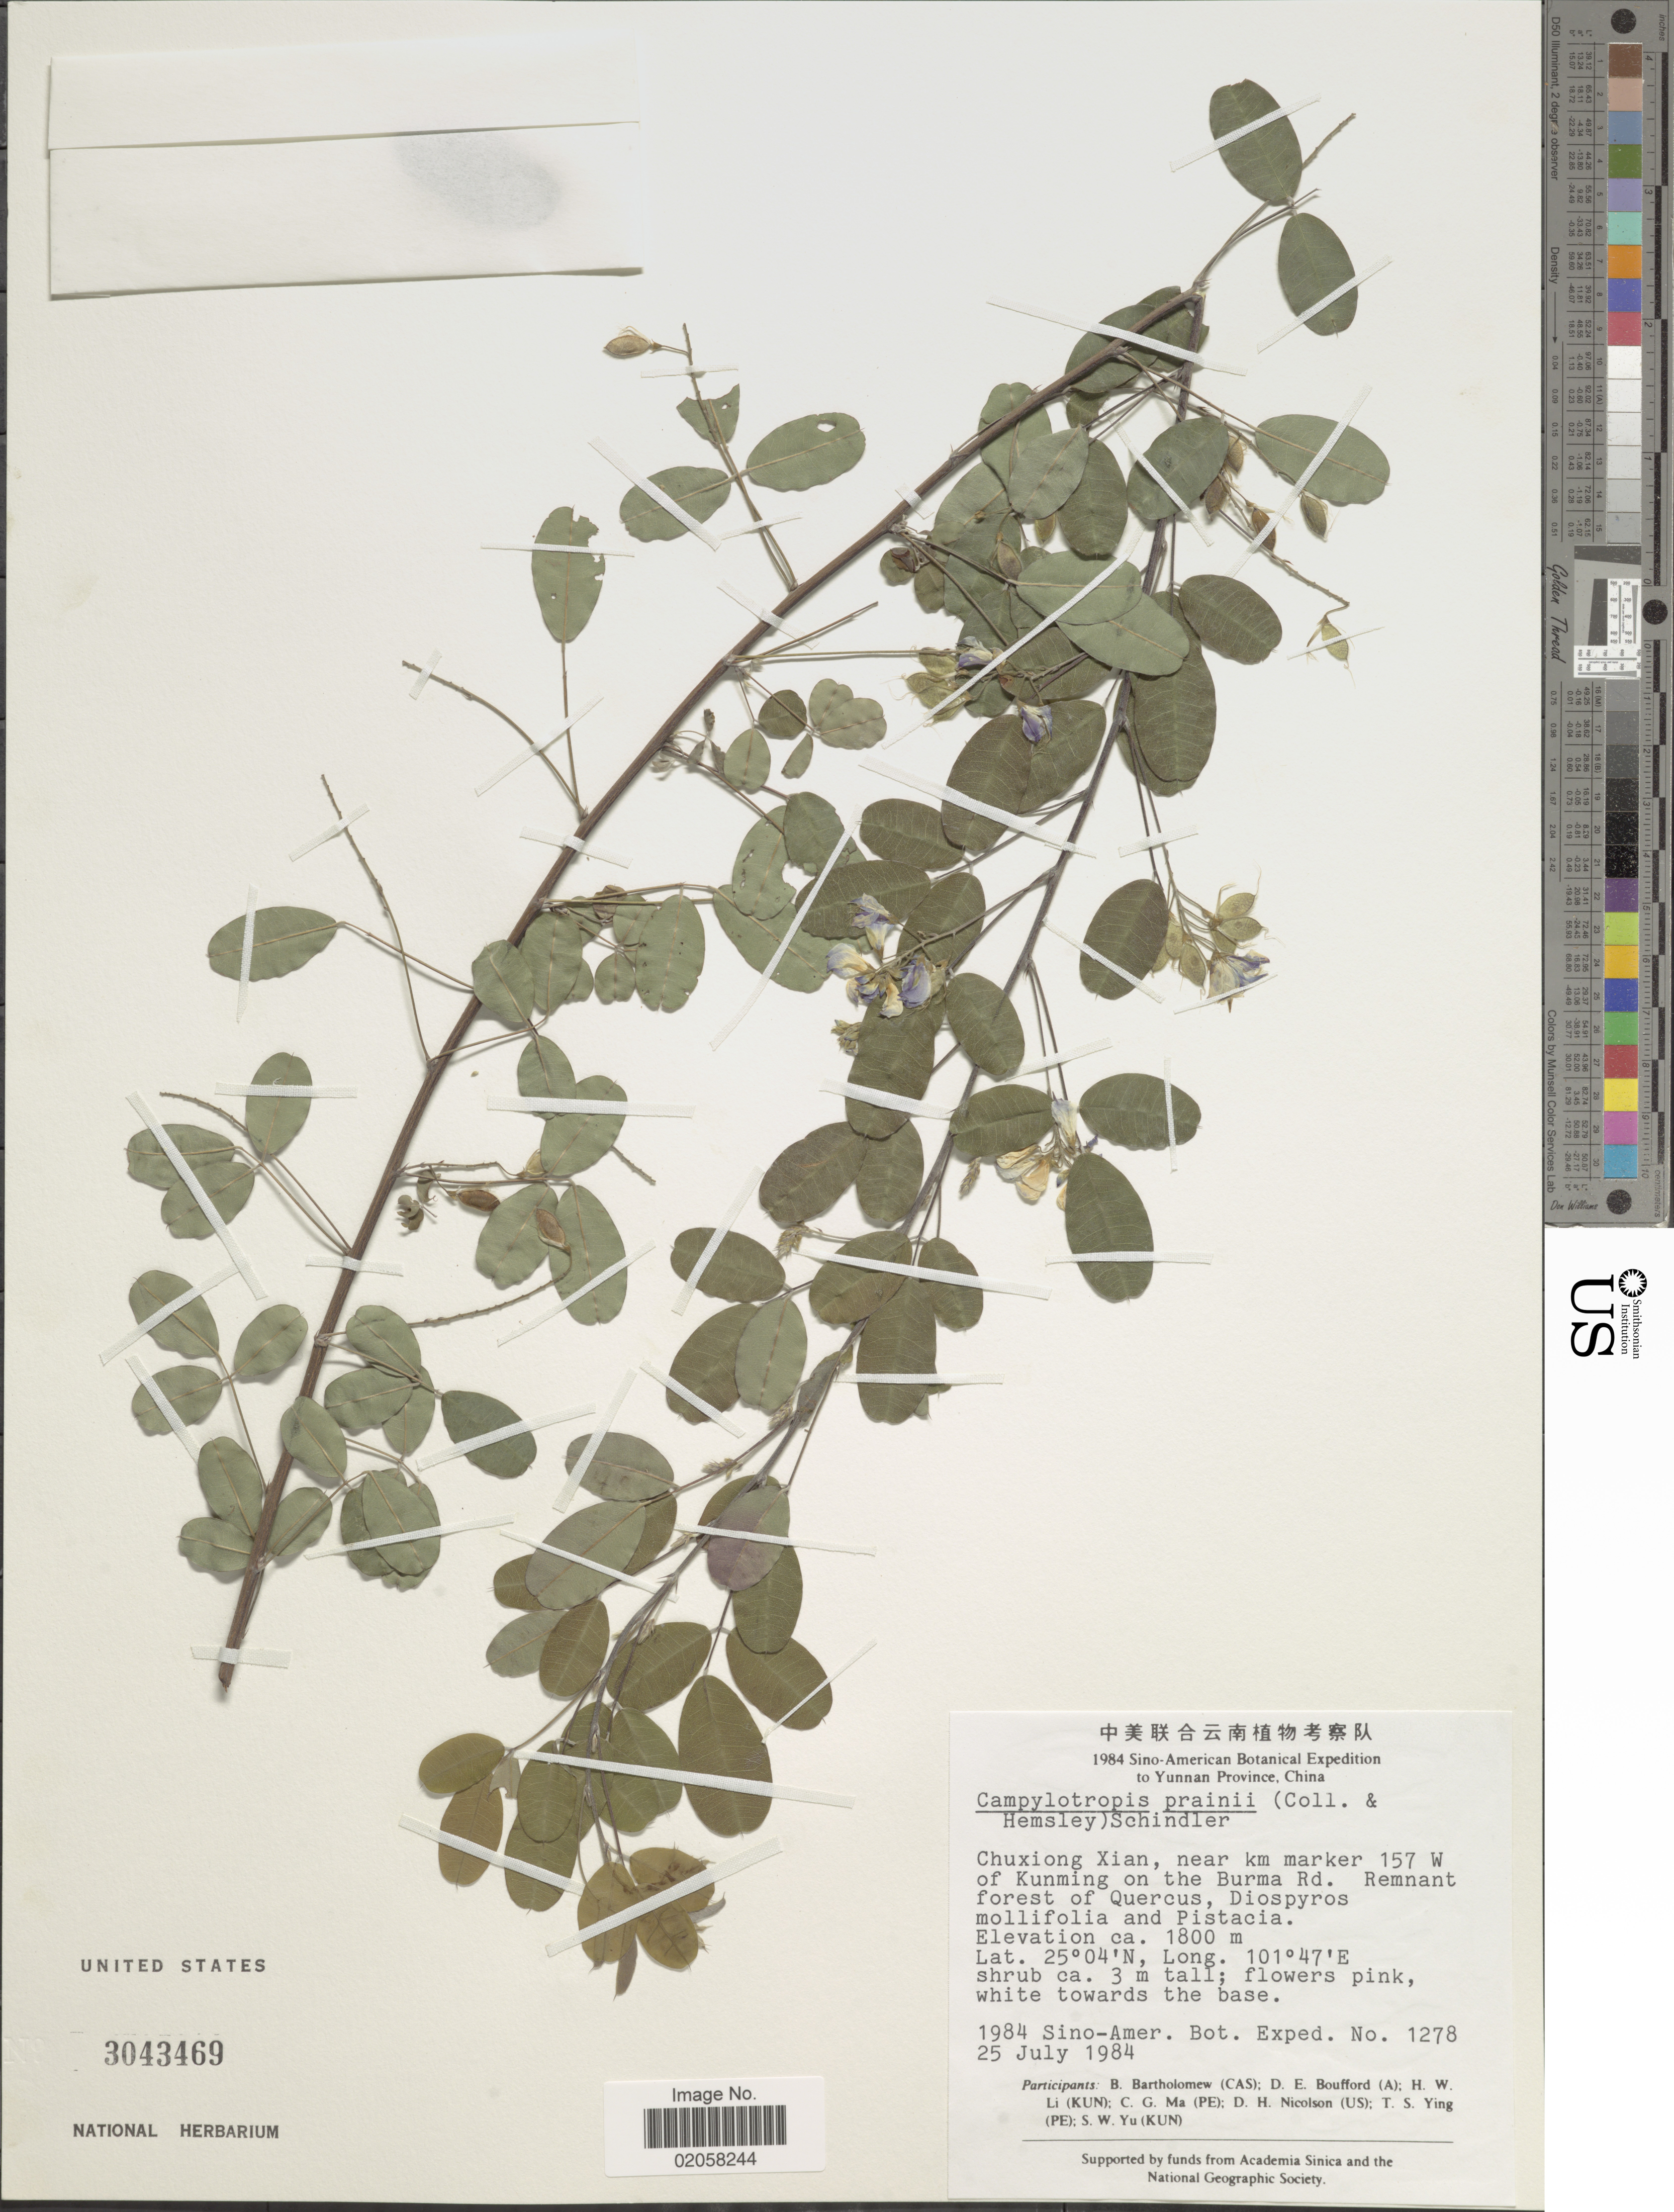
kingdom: Plantae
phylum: Tracheophyta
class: Magnoliopsida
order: Fabales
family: Fabaceae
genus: Campylotropis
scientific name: Campylotropis prainii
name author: (Collett & Hemsl.) Schindl.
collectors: Sino-Amer. Bot. Exped. 1984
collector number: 1278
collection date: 1984-07-25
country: China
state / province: Yunnan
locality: Chuxiong Xian, near km marker 157 W of Kunmig on the Burma Rd.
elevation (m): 1800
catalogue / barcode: US 3043469